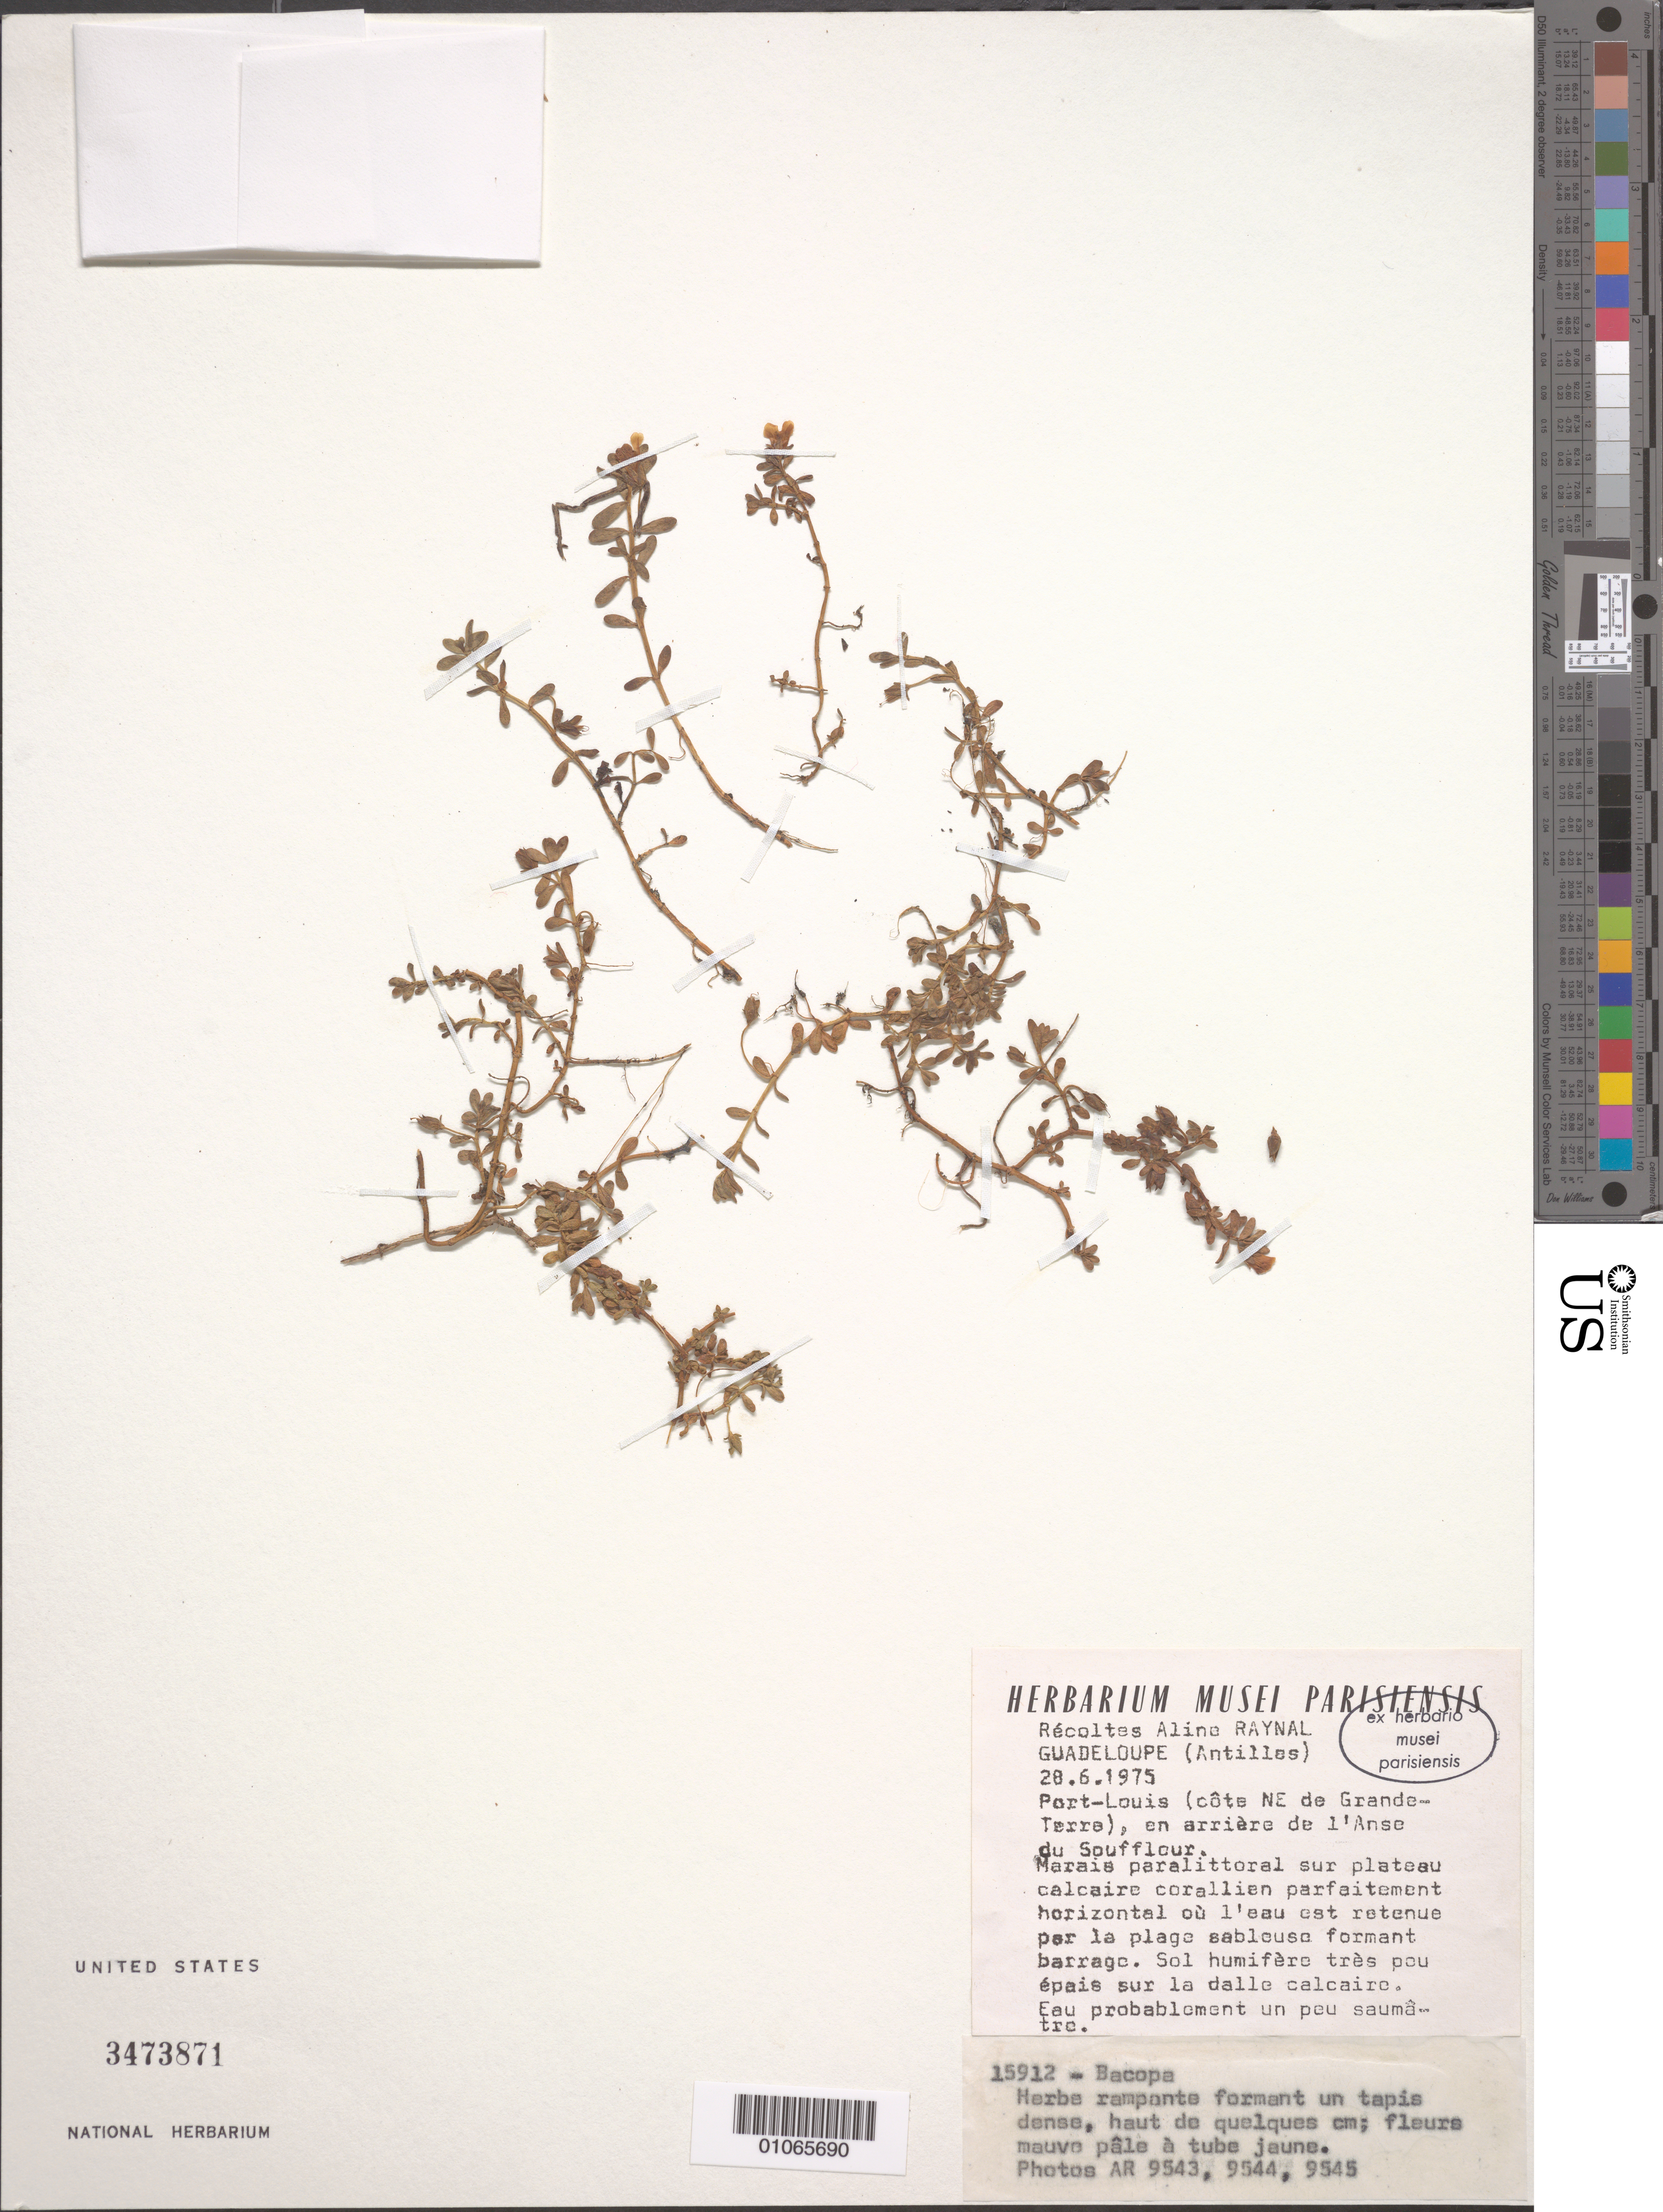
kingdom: Plantae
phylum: Tracheophyta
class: Magnoliopsida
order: Lamiales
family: Plantaginaceae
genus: Bacopa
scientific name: Bacopa sp.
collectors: A. M. Raynal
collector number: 15912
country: Guadeloupe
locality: In the back of the cove of Spufflour on a limestone plateau where water is retained by the sandy beach, forming a dam. Wet soil. Water probably a bit salty.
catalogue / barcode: US 3473871